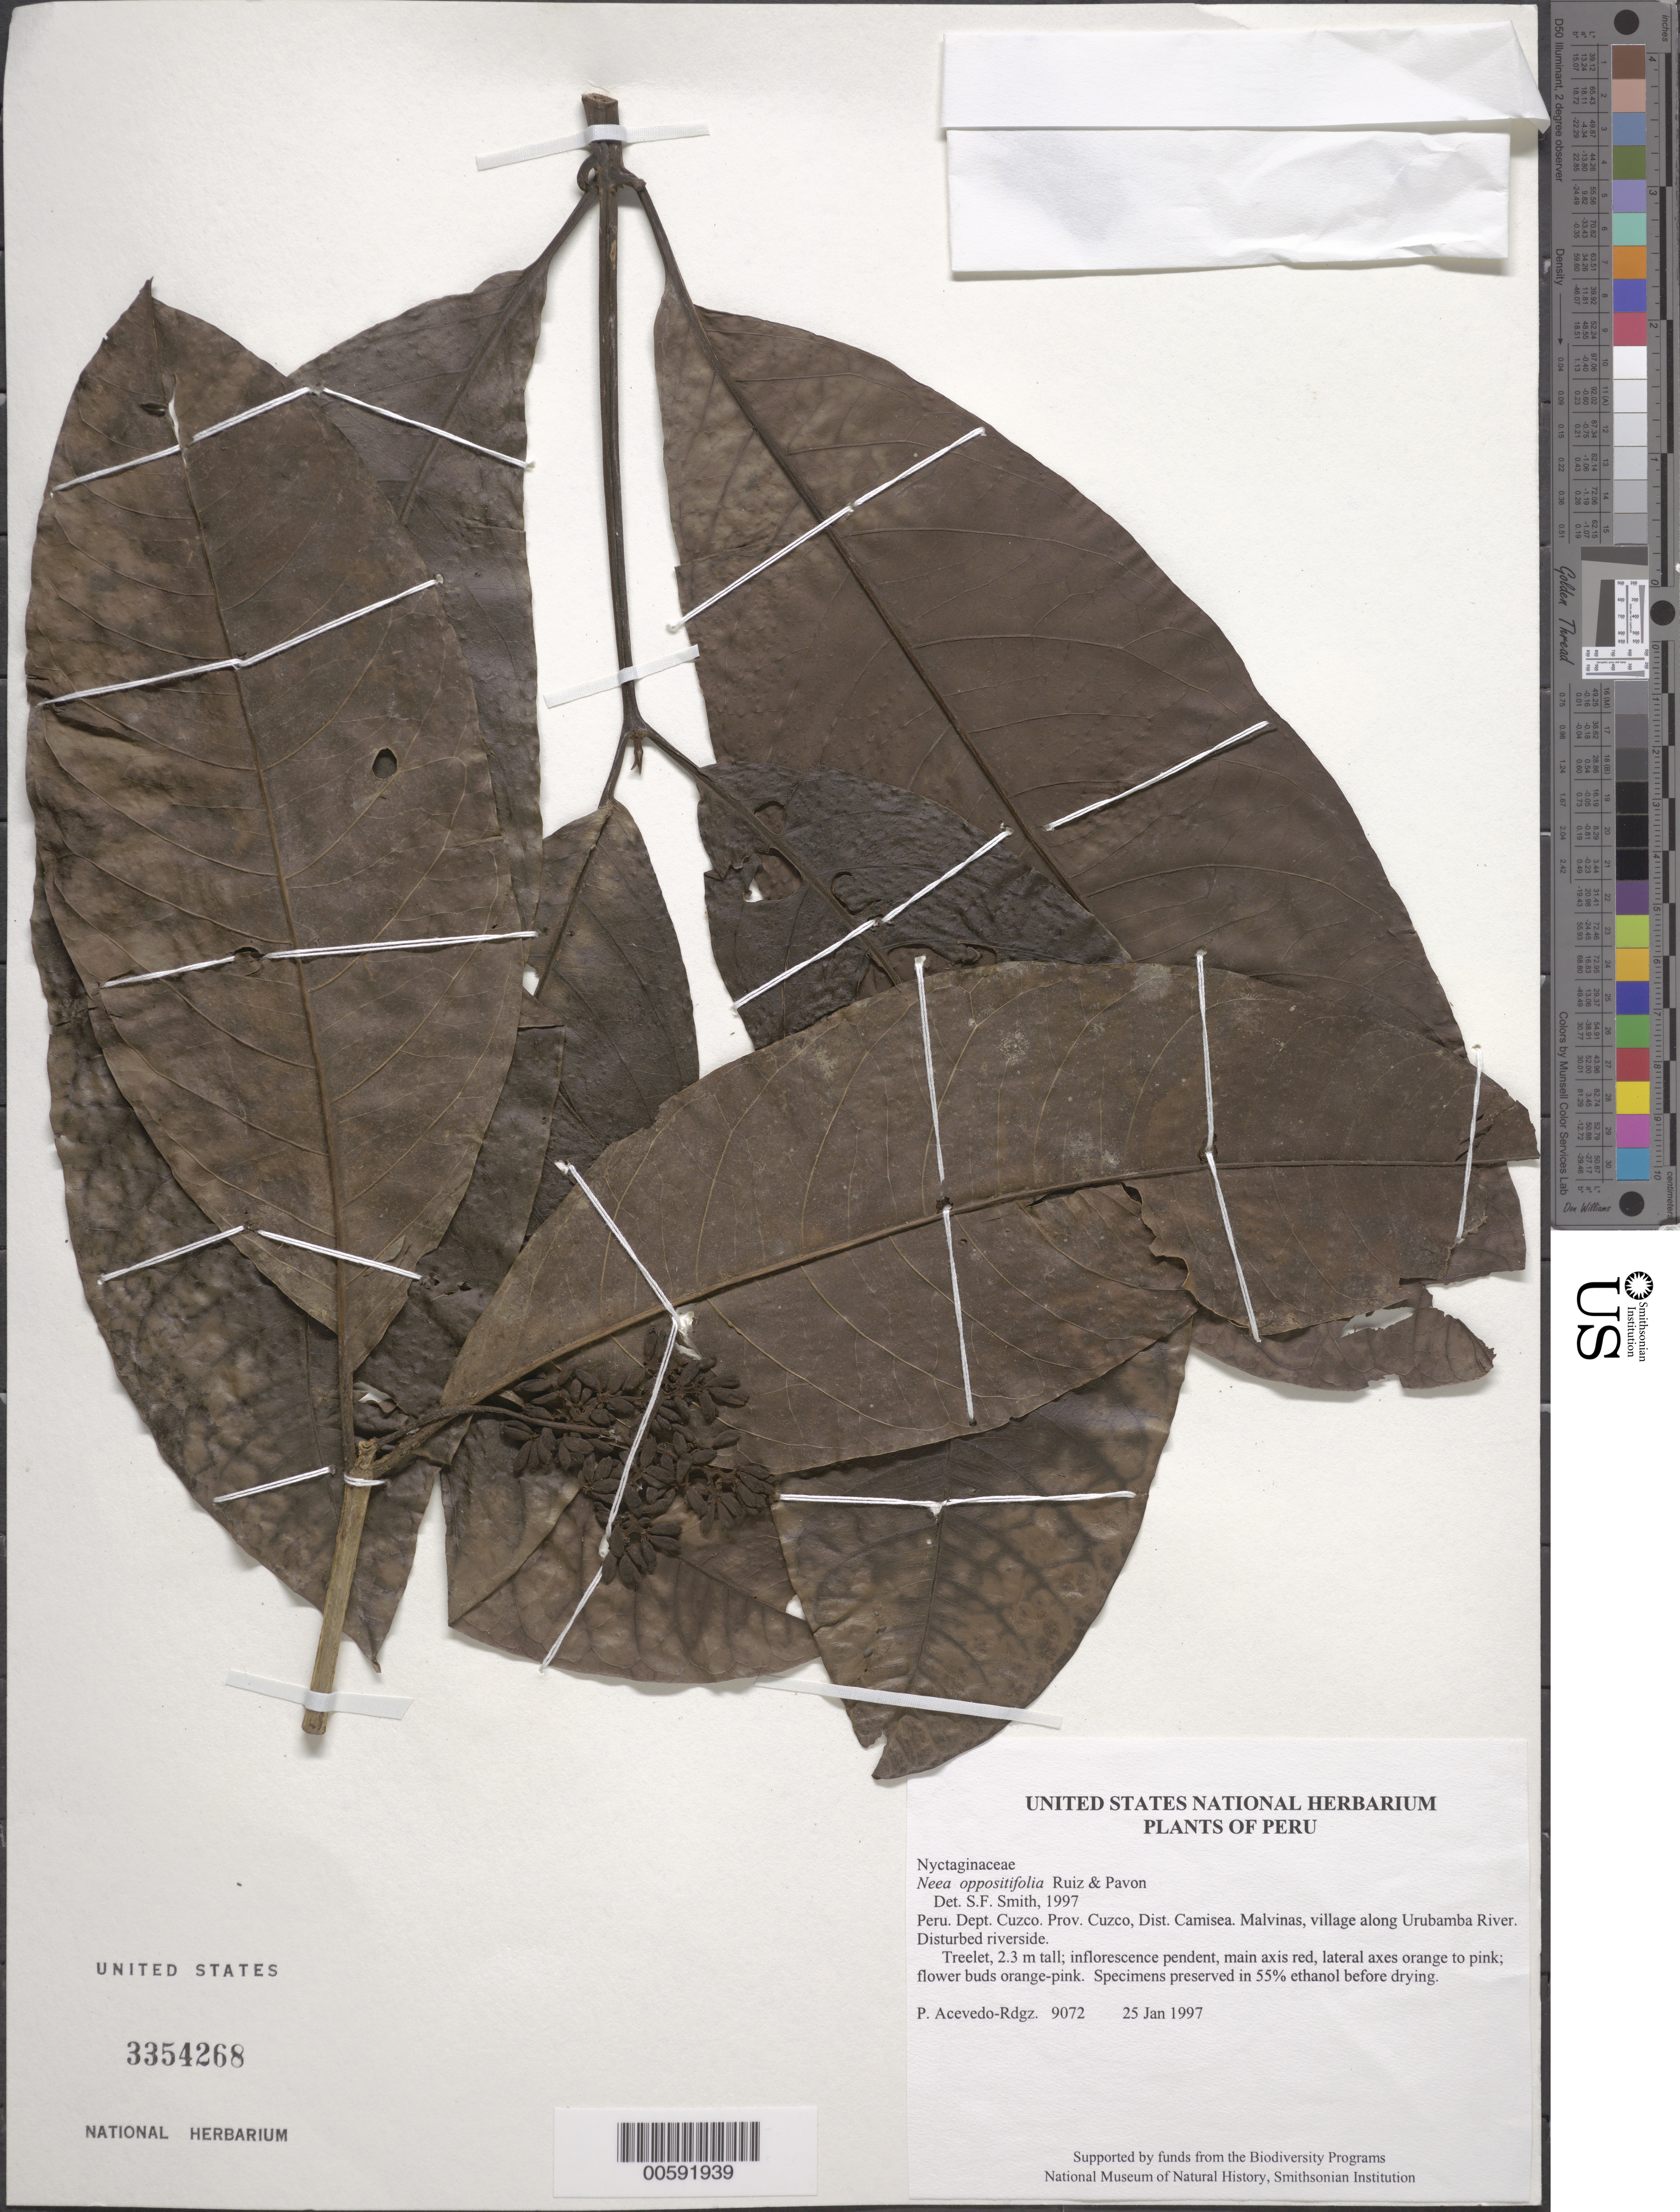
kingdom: Plantae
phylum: Tracheophyta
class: Magnoliopsida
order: Caryophyllales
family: Nyctaginaceae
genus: Neea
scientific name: Neea oppositifolia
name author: Ruiz & Pav.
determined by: Smith, Stephen F., (US), NMNH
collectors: P. Acevedo-Rodr.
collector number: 9072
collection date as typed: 25 Jan 1997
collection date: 1997-01-25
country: Peru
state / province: Cusco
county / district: Cusco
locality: Districto Camisea, Malvinas, village along Urubamba River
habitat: Disturbed riverside.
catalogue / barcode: US 3354268